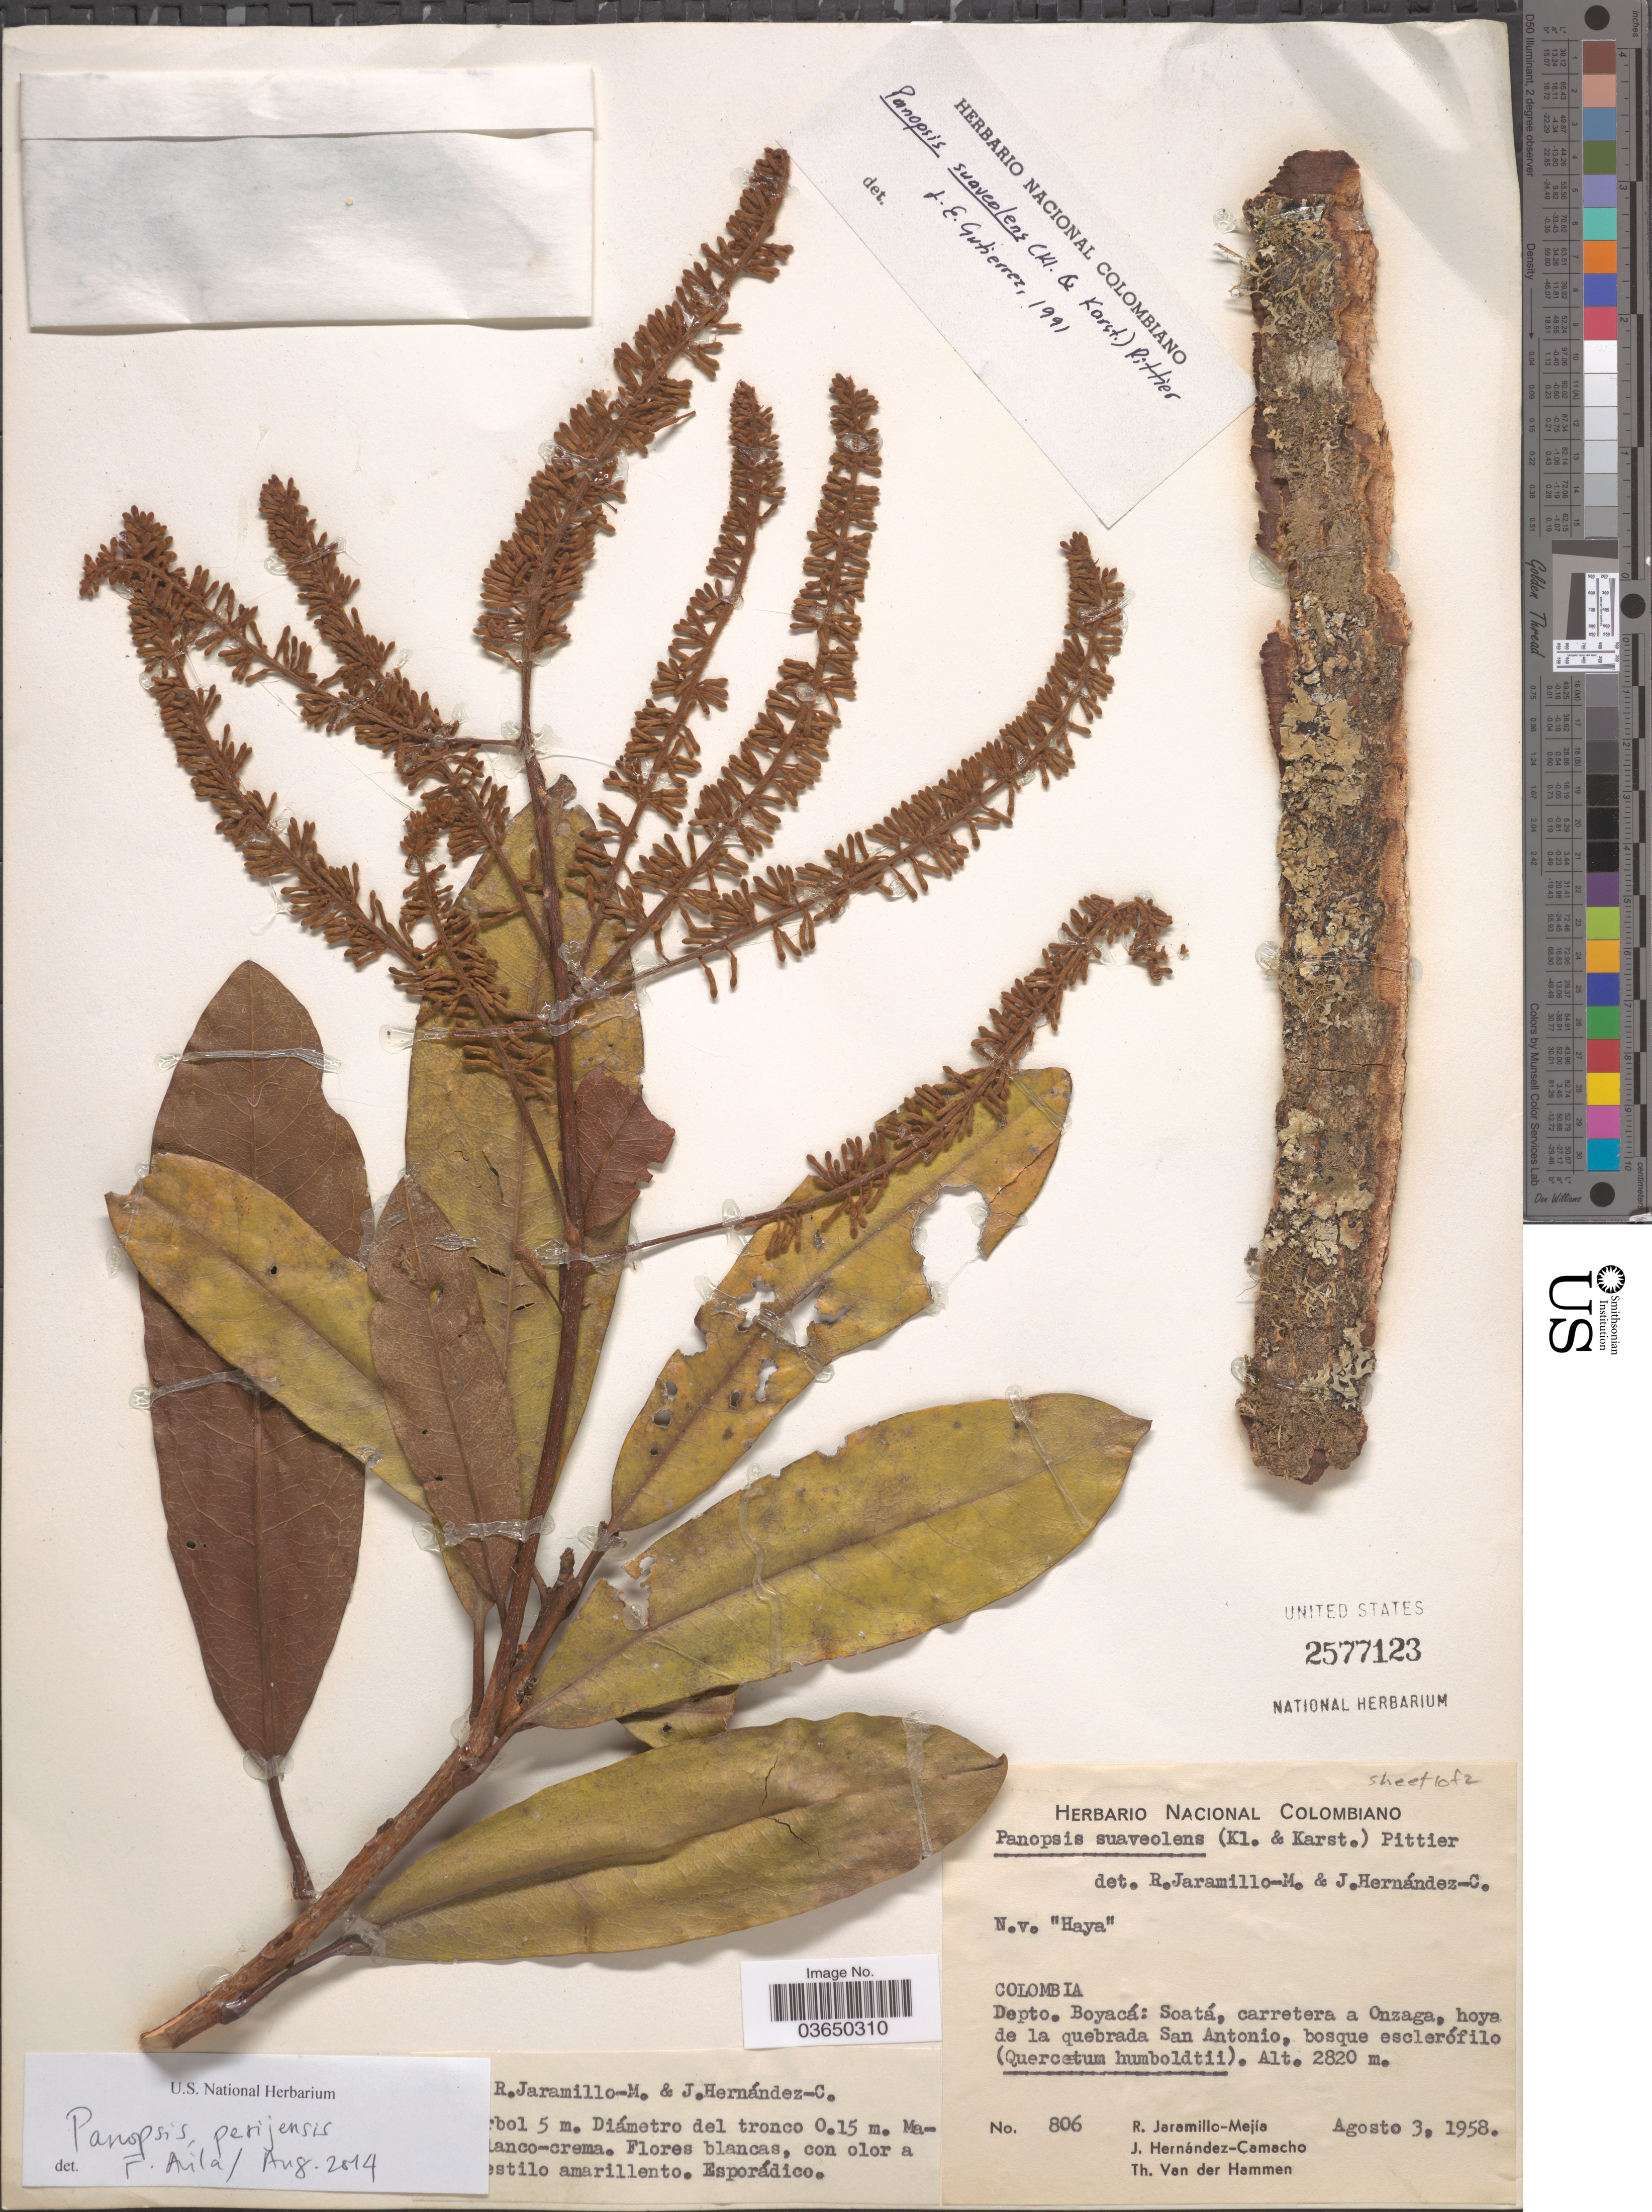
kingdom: Plantae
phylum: Tracheophyta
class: Magnoliopsida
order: Proteales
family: Proteaceae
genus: Panopsis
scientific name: Panopsis perijensis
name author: Steyerm. ex K.S. Edwards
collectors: R. Jaramillo M., J. Hernández-Camacho & T. Hammen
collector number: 806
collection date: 1958-08-03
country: Colombia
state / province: Boyacá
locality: Depto. Boyacá: Soatá, carretera a Onzaga, hoya de la quebrada San Antonio.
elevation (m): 2820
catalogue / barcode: US 2577123